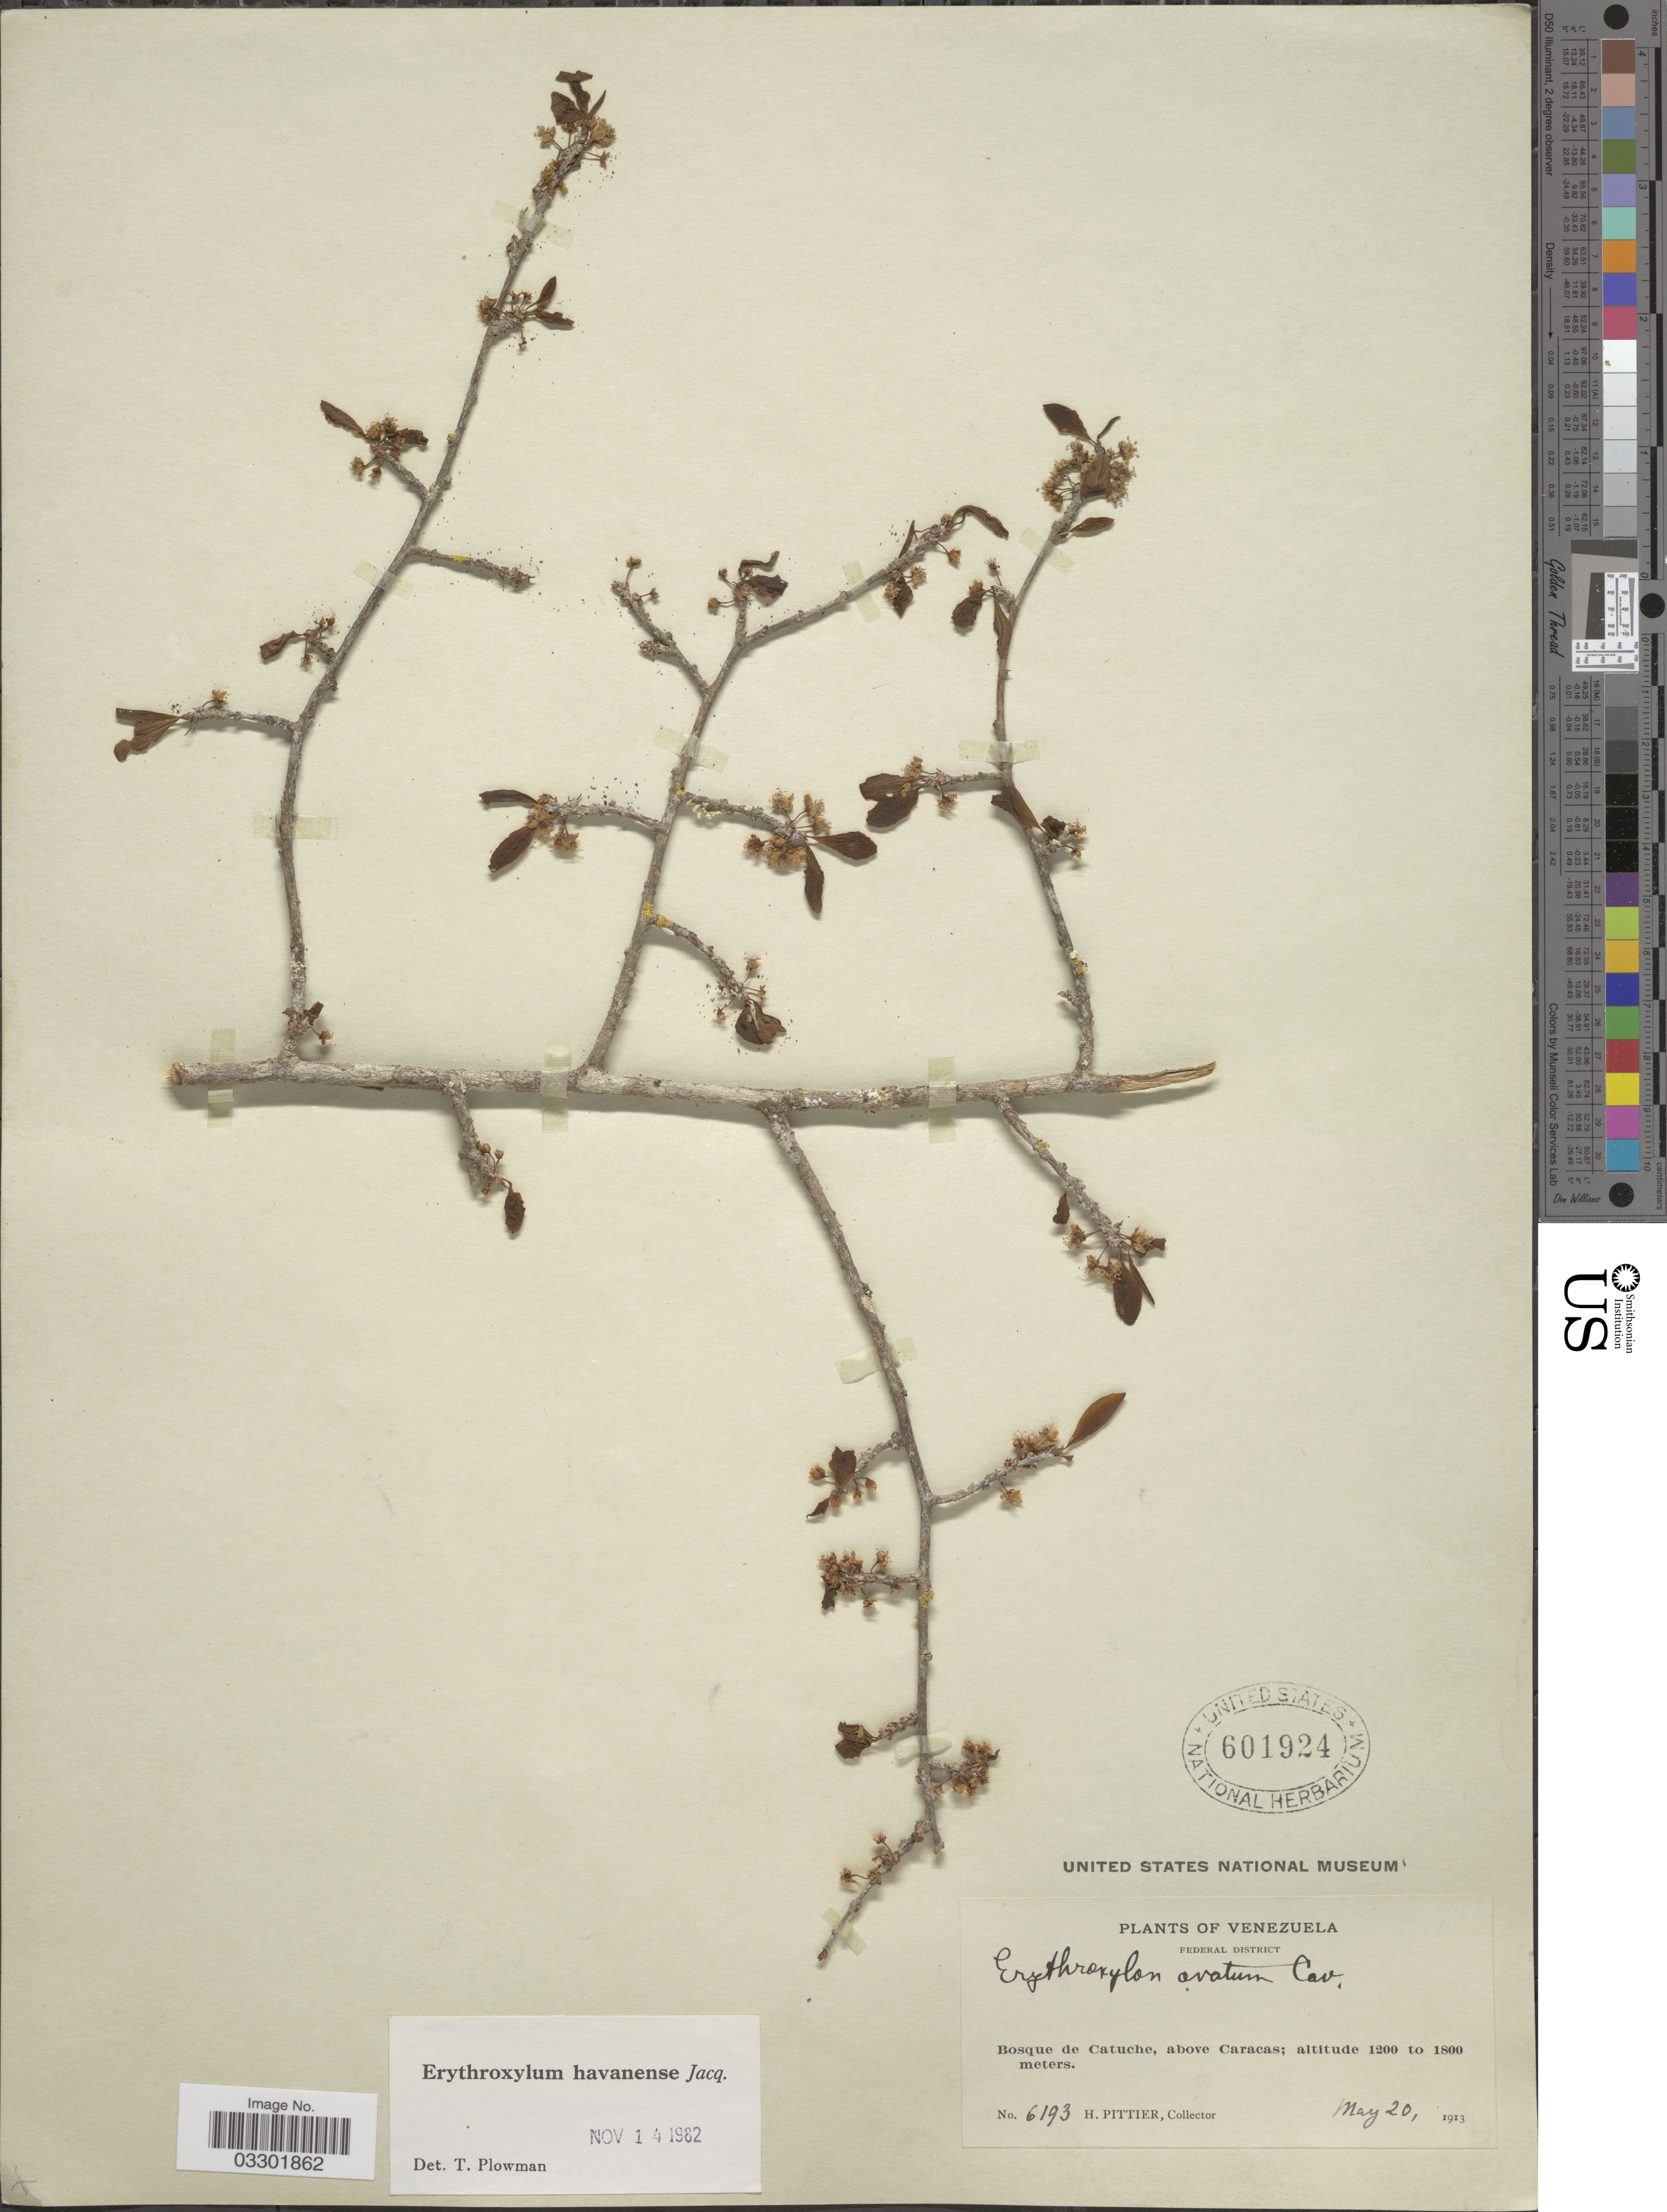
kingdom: Plantae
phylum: Tracheophyta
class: Magnoliopsida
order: Malpighiales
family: Erythroxylaceae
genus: Erythroxylum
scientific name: Erythroxylum havanense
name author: Jacq.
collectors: H. F. Pittier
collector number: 6193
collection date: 1913-05-20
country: Venezuela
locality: Federal District. Bosque de Catuche, above Caracas.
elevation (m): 1200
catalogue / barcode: US 601924